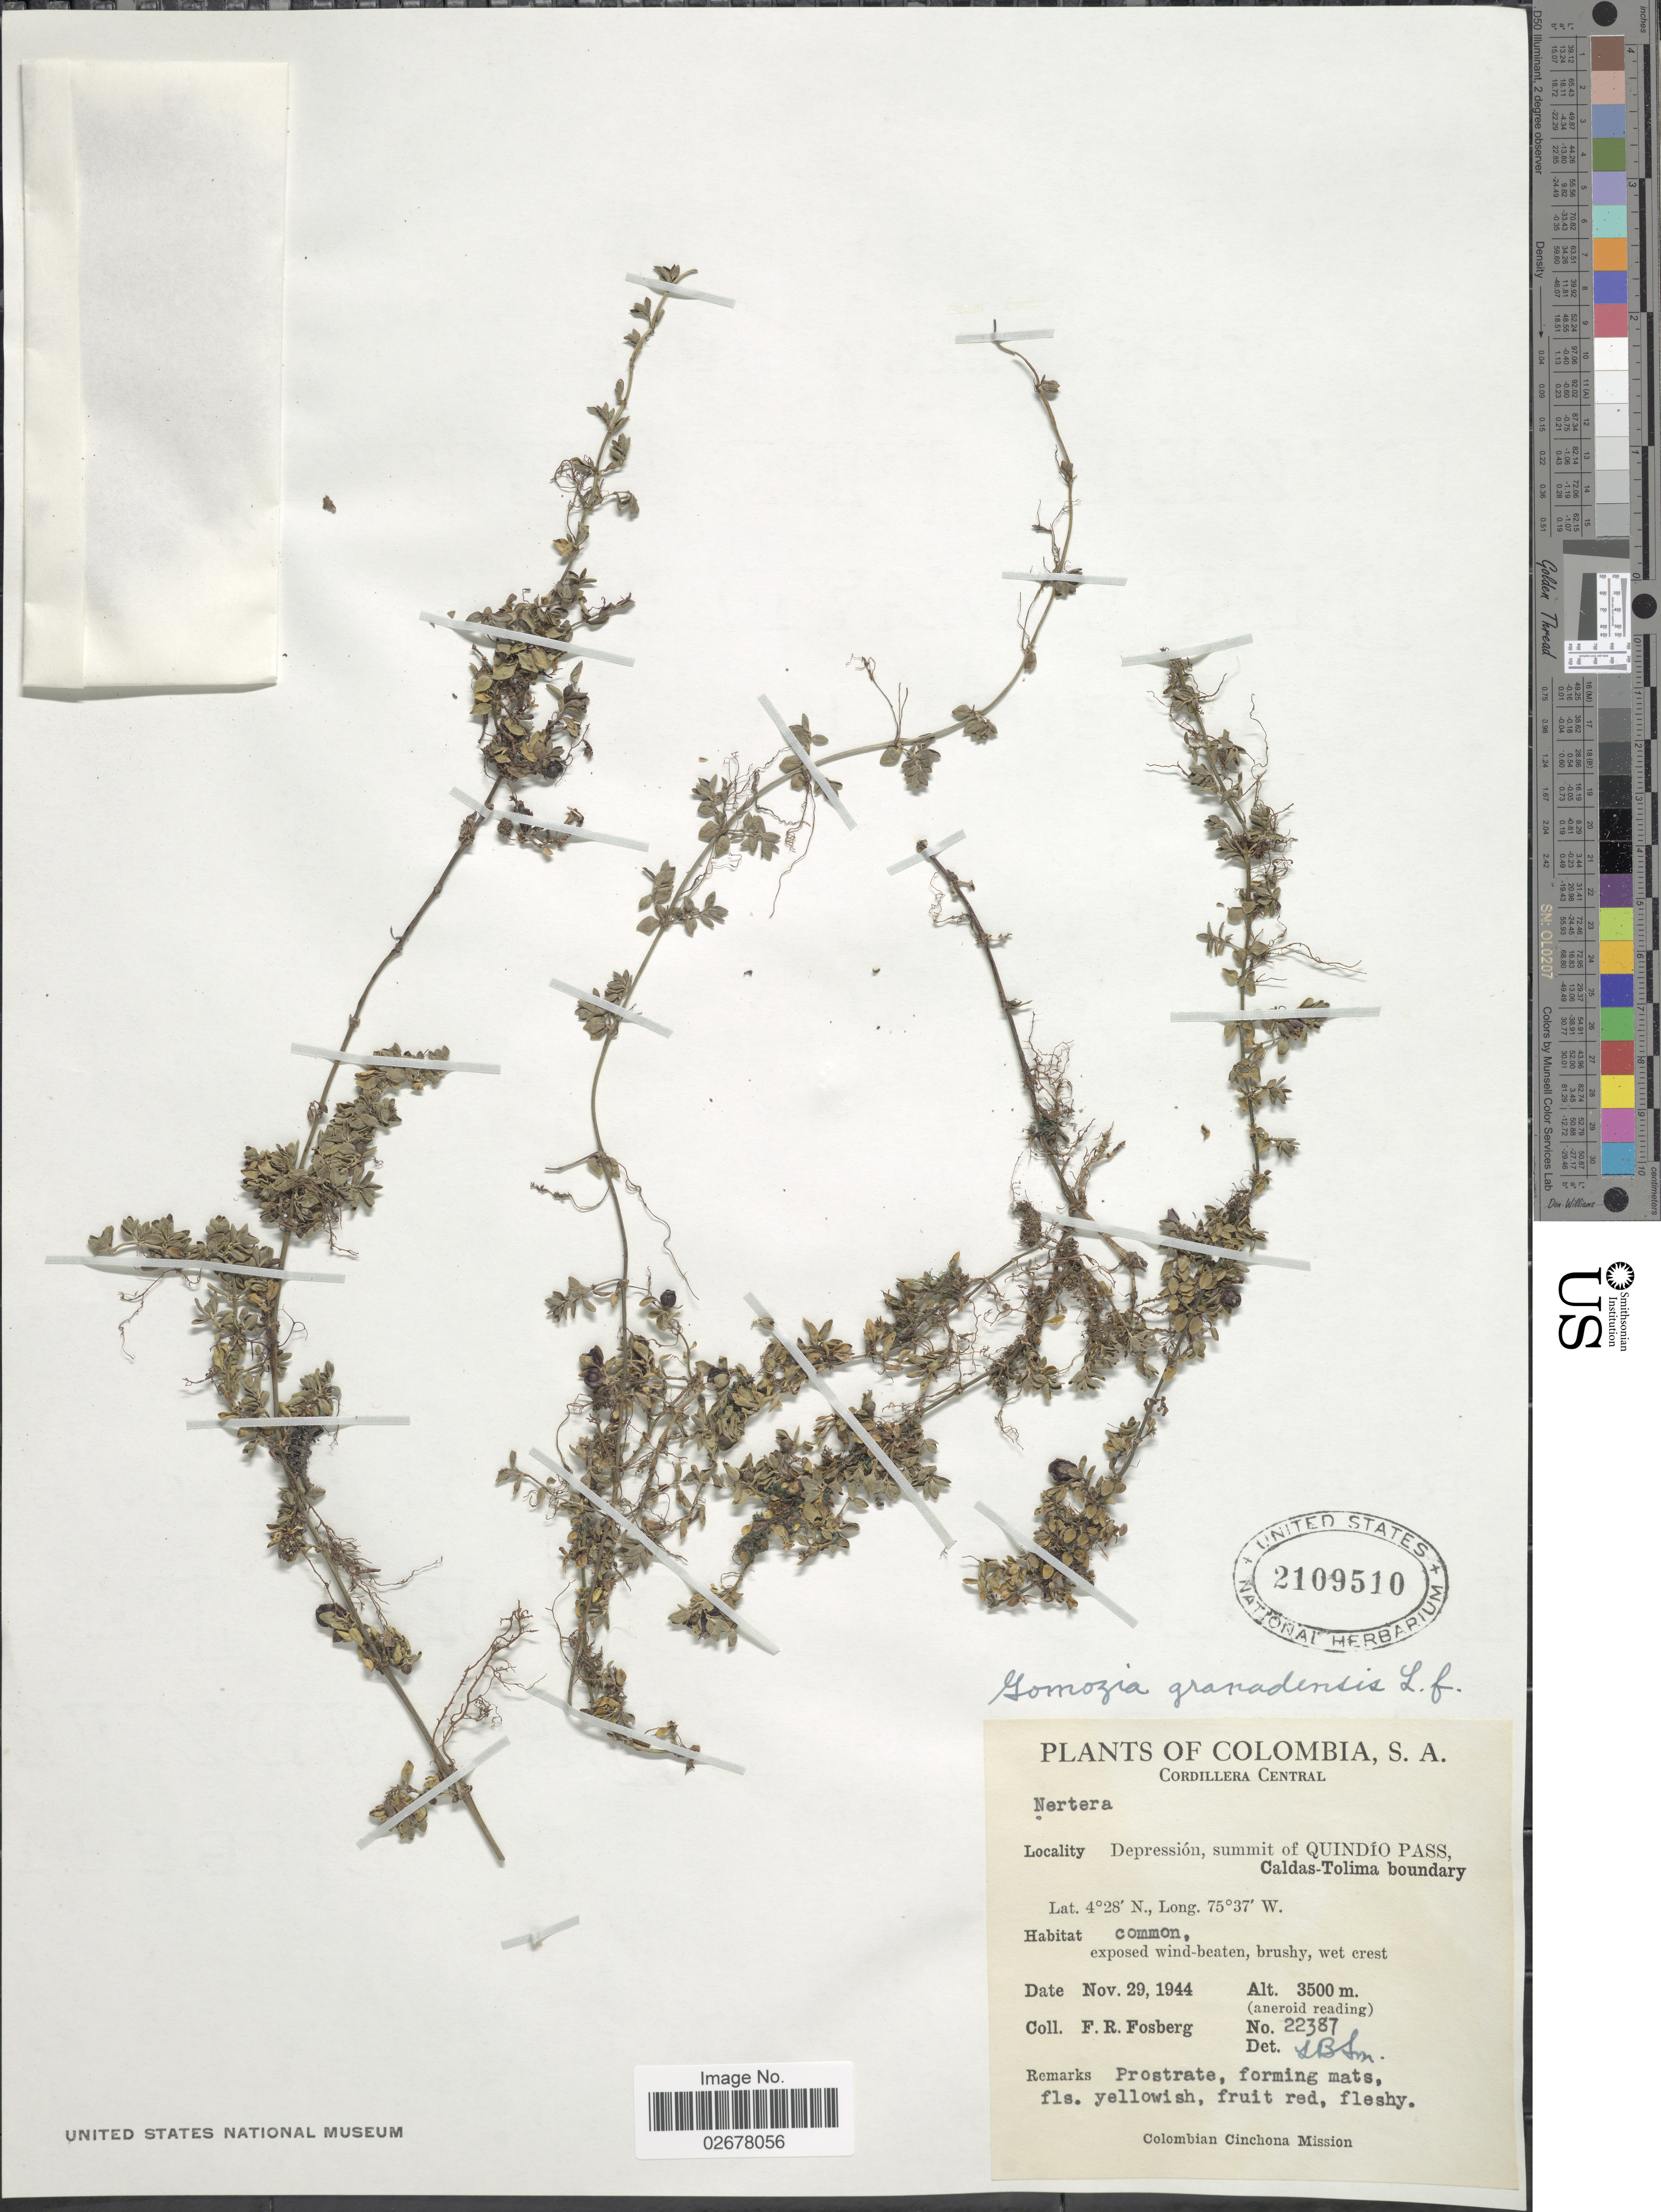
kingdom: Plantae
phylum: Tracheophyta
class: Magnoliopsida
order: Gentianales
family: Rubiaceae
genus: Nertera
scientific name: Nertera depressa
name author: Banks & Sol. ex Gaertn.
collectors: F. R. Fosberg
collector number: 22387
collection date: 1944-11-29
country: Colombia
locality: Cordillera Central, Depresión, summit of Quindío Pass, Caldas-Tolima boundary, common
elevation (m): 3500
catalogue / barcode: US 2109510